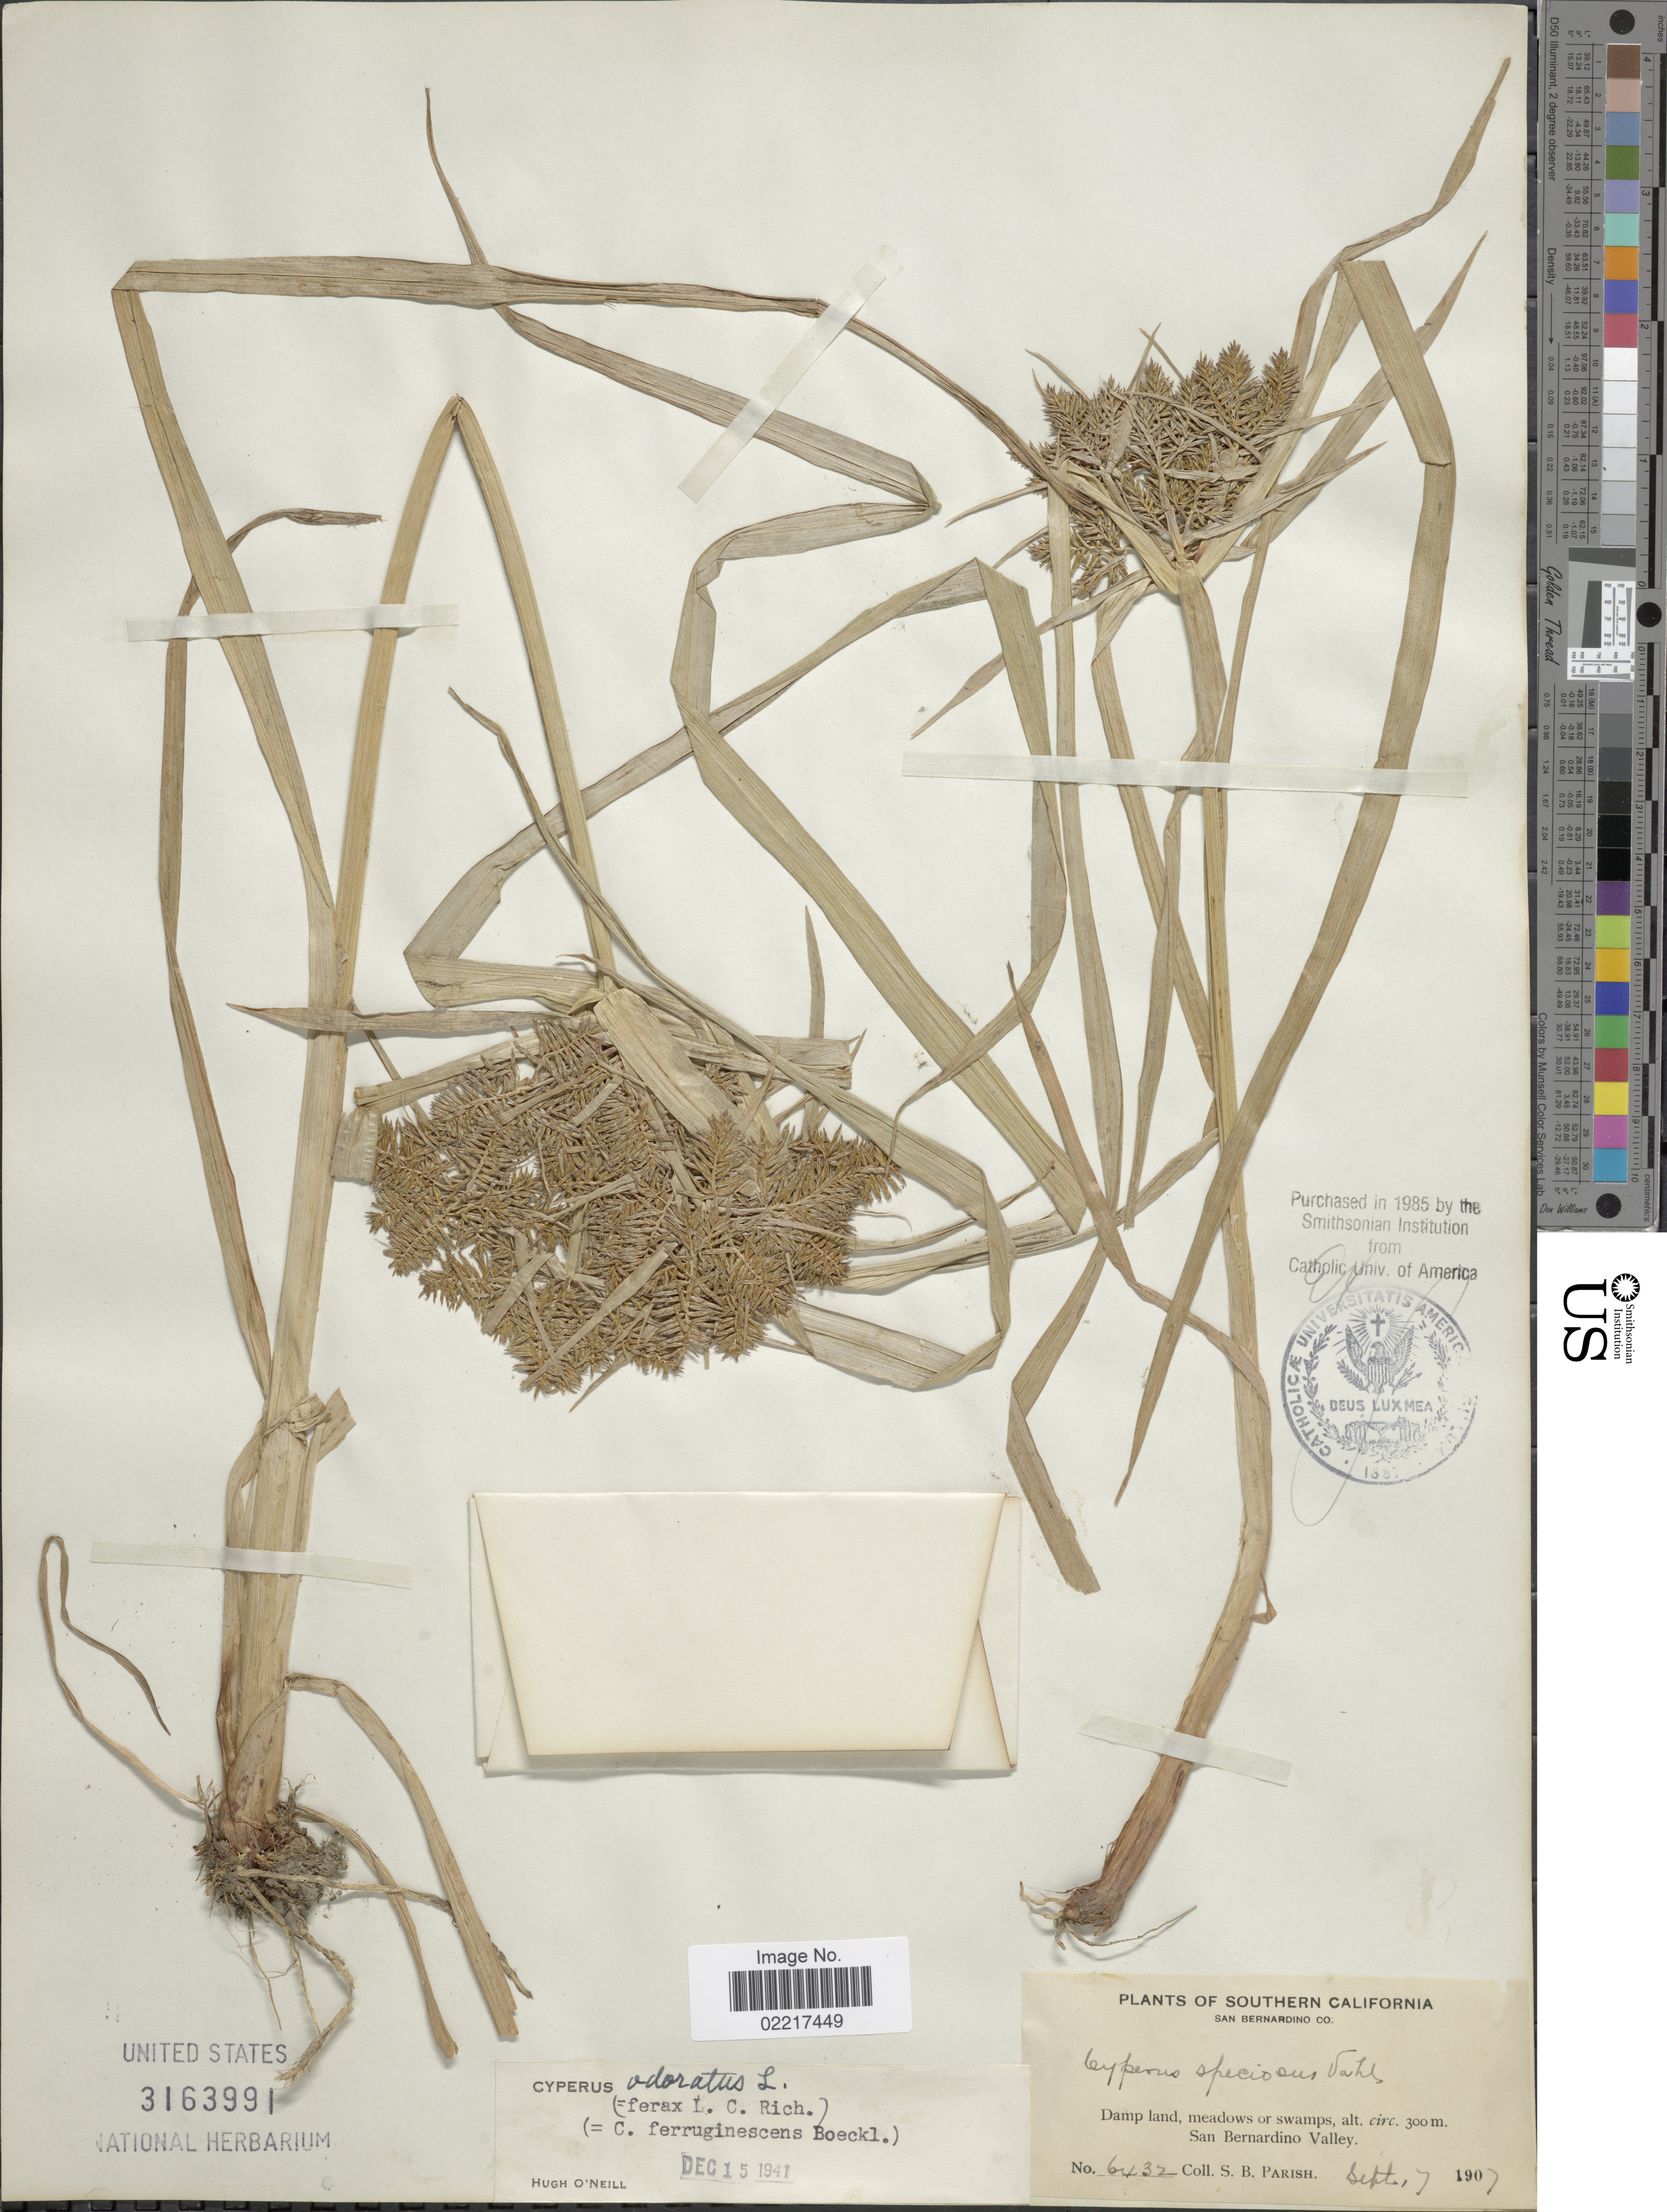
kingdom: Plantae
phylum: Tracheophyta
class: Liliopsida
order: Poales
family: Cyperaceae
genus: Cyperus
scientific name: Cyperus odoratus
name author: L.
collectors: S. B. Parish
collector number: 6432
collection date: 1907-09-07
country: United States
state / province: California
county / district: San Bernardino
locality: Southern California, San Bernardino Co., Damp land, meadows or swamps, San Bernardino Valley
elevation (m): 300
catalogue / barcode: US 3163991